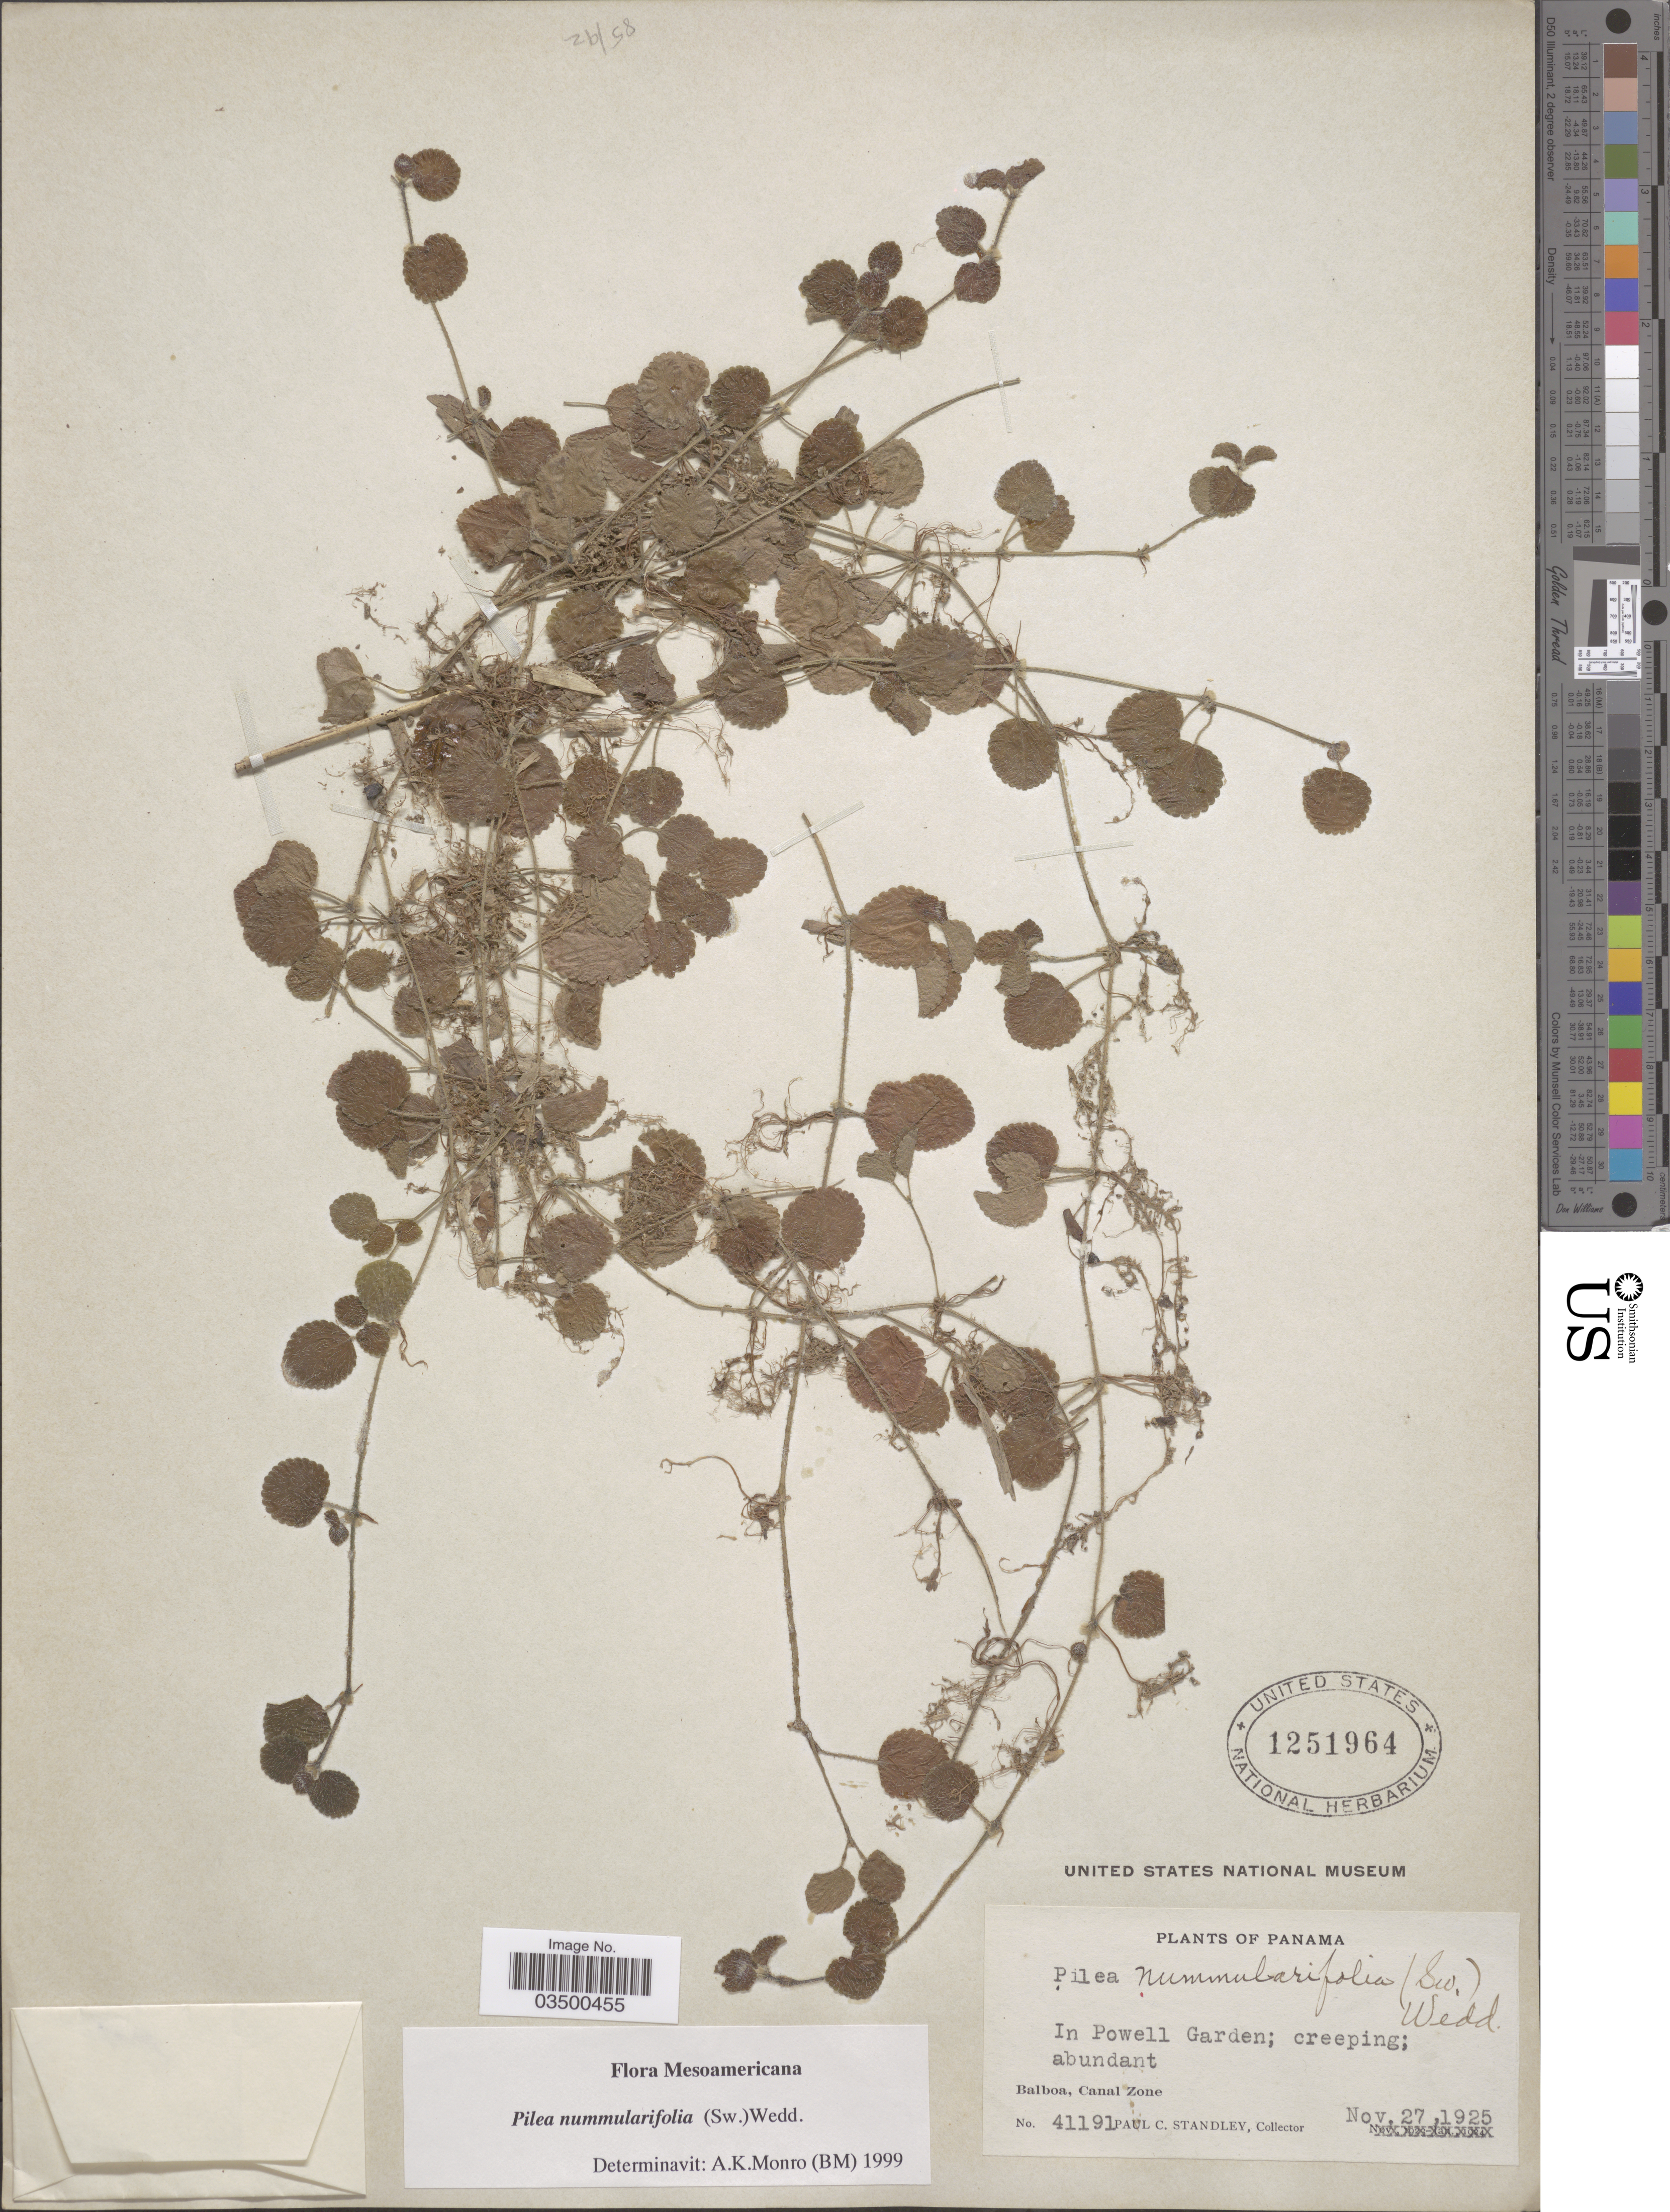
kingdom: Plantae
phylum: Tracheophyta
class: Magnoliopsida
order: Rosales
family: Urticaceae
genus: Pilea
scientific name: Pilea nummularifolia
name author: (Sw.) Wedd.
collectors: P. C. Standley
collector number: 41191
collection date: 1925-11-27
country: Panama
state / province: Colón / Panamá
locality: In Powell Garden. Balboa, Canal Zone.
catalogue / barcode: US 1251964